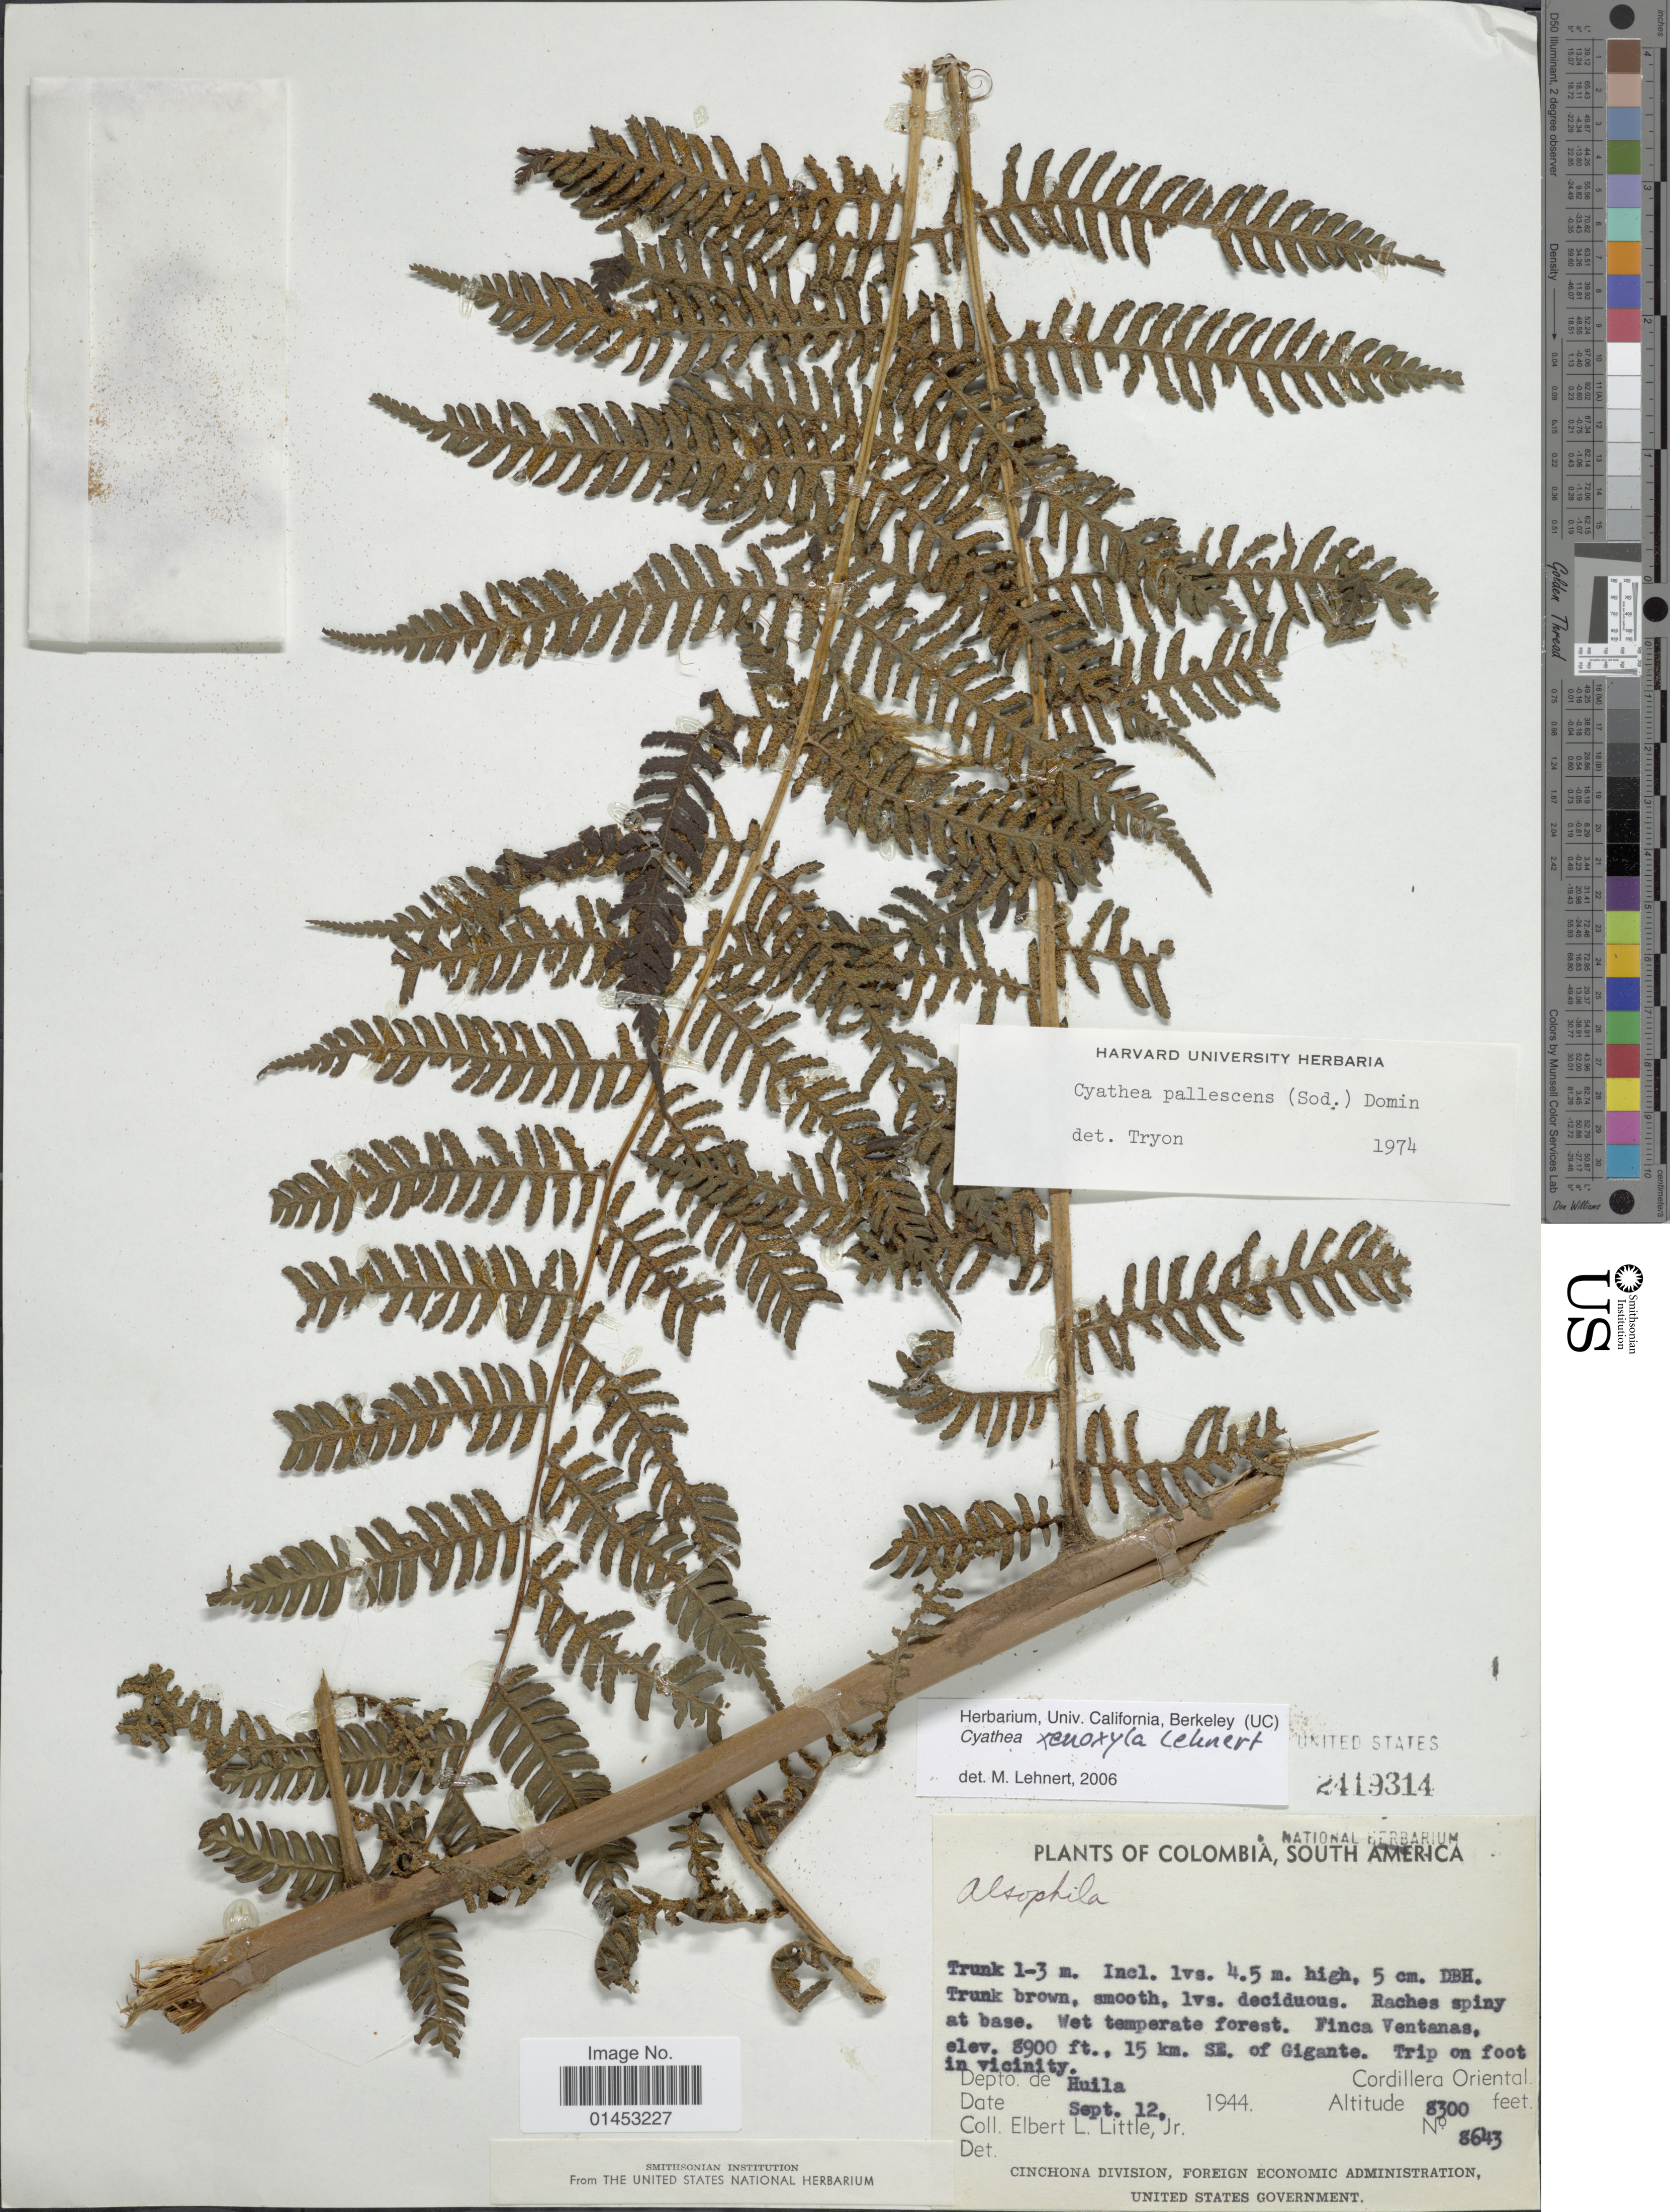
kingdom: Plantae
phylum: Tracheophyta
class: Polypodiopsida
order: Cyatheales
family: Cyatheaceae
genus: Cyathea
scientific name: Cyathea xenoxyla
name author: Lehnert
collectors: E. L. Little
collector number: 8643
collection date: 1944-09-12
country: Colombia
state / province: Huila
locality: South America, 15km SE of Gigante, trip on foot in vicinity, Depto de Huila, Cordillera Oriental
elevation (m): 2713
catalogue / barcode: US 2419314